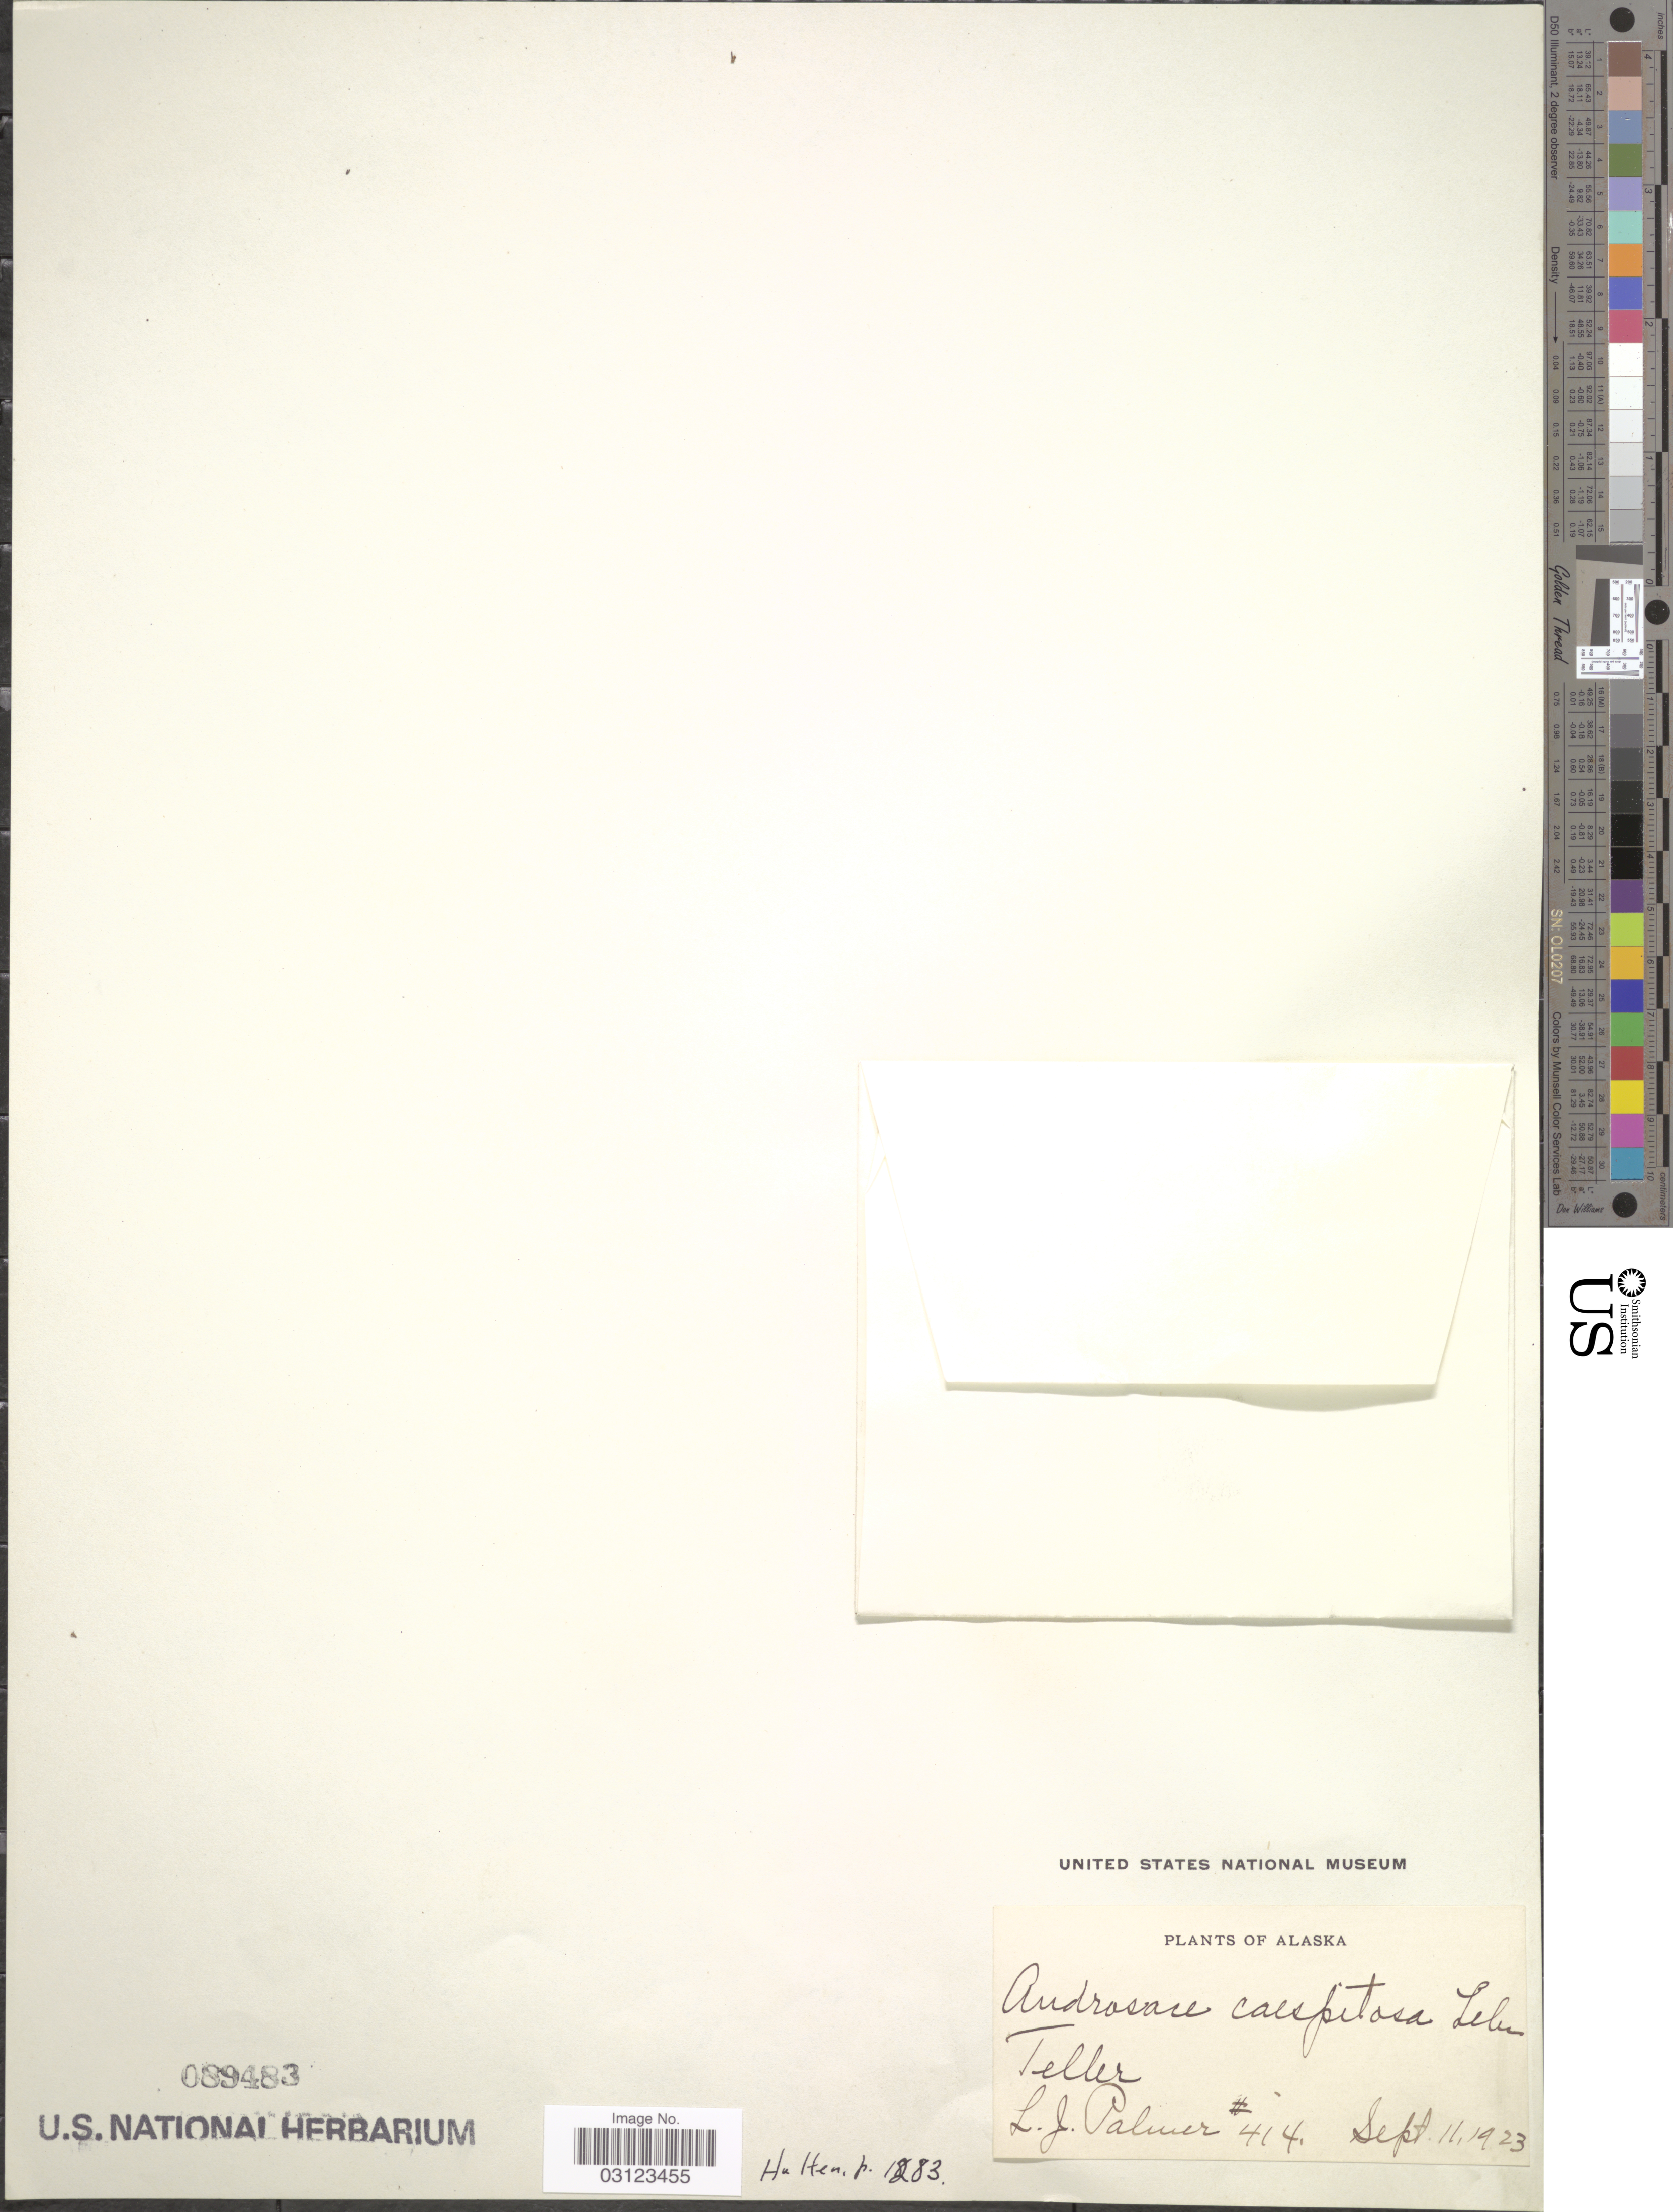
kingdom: Plantae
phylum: Tracheophyta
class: Magnoliopsida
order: Ericales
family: Primulaceae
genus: Androsace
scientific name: Androsace ochotensis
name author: Roem. & Schult.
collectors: L. J. Palmer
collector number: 414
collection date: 1923-09-11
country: United States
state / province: Alaska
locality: Teller.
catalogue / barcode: US 89483